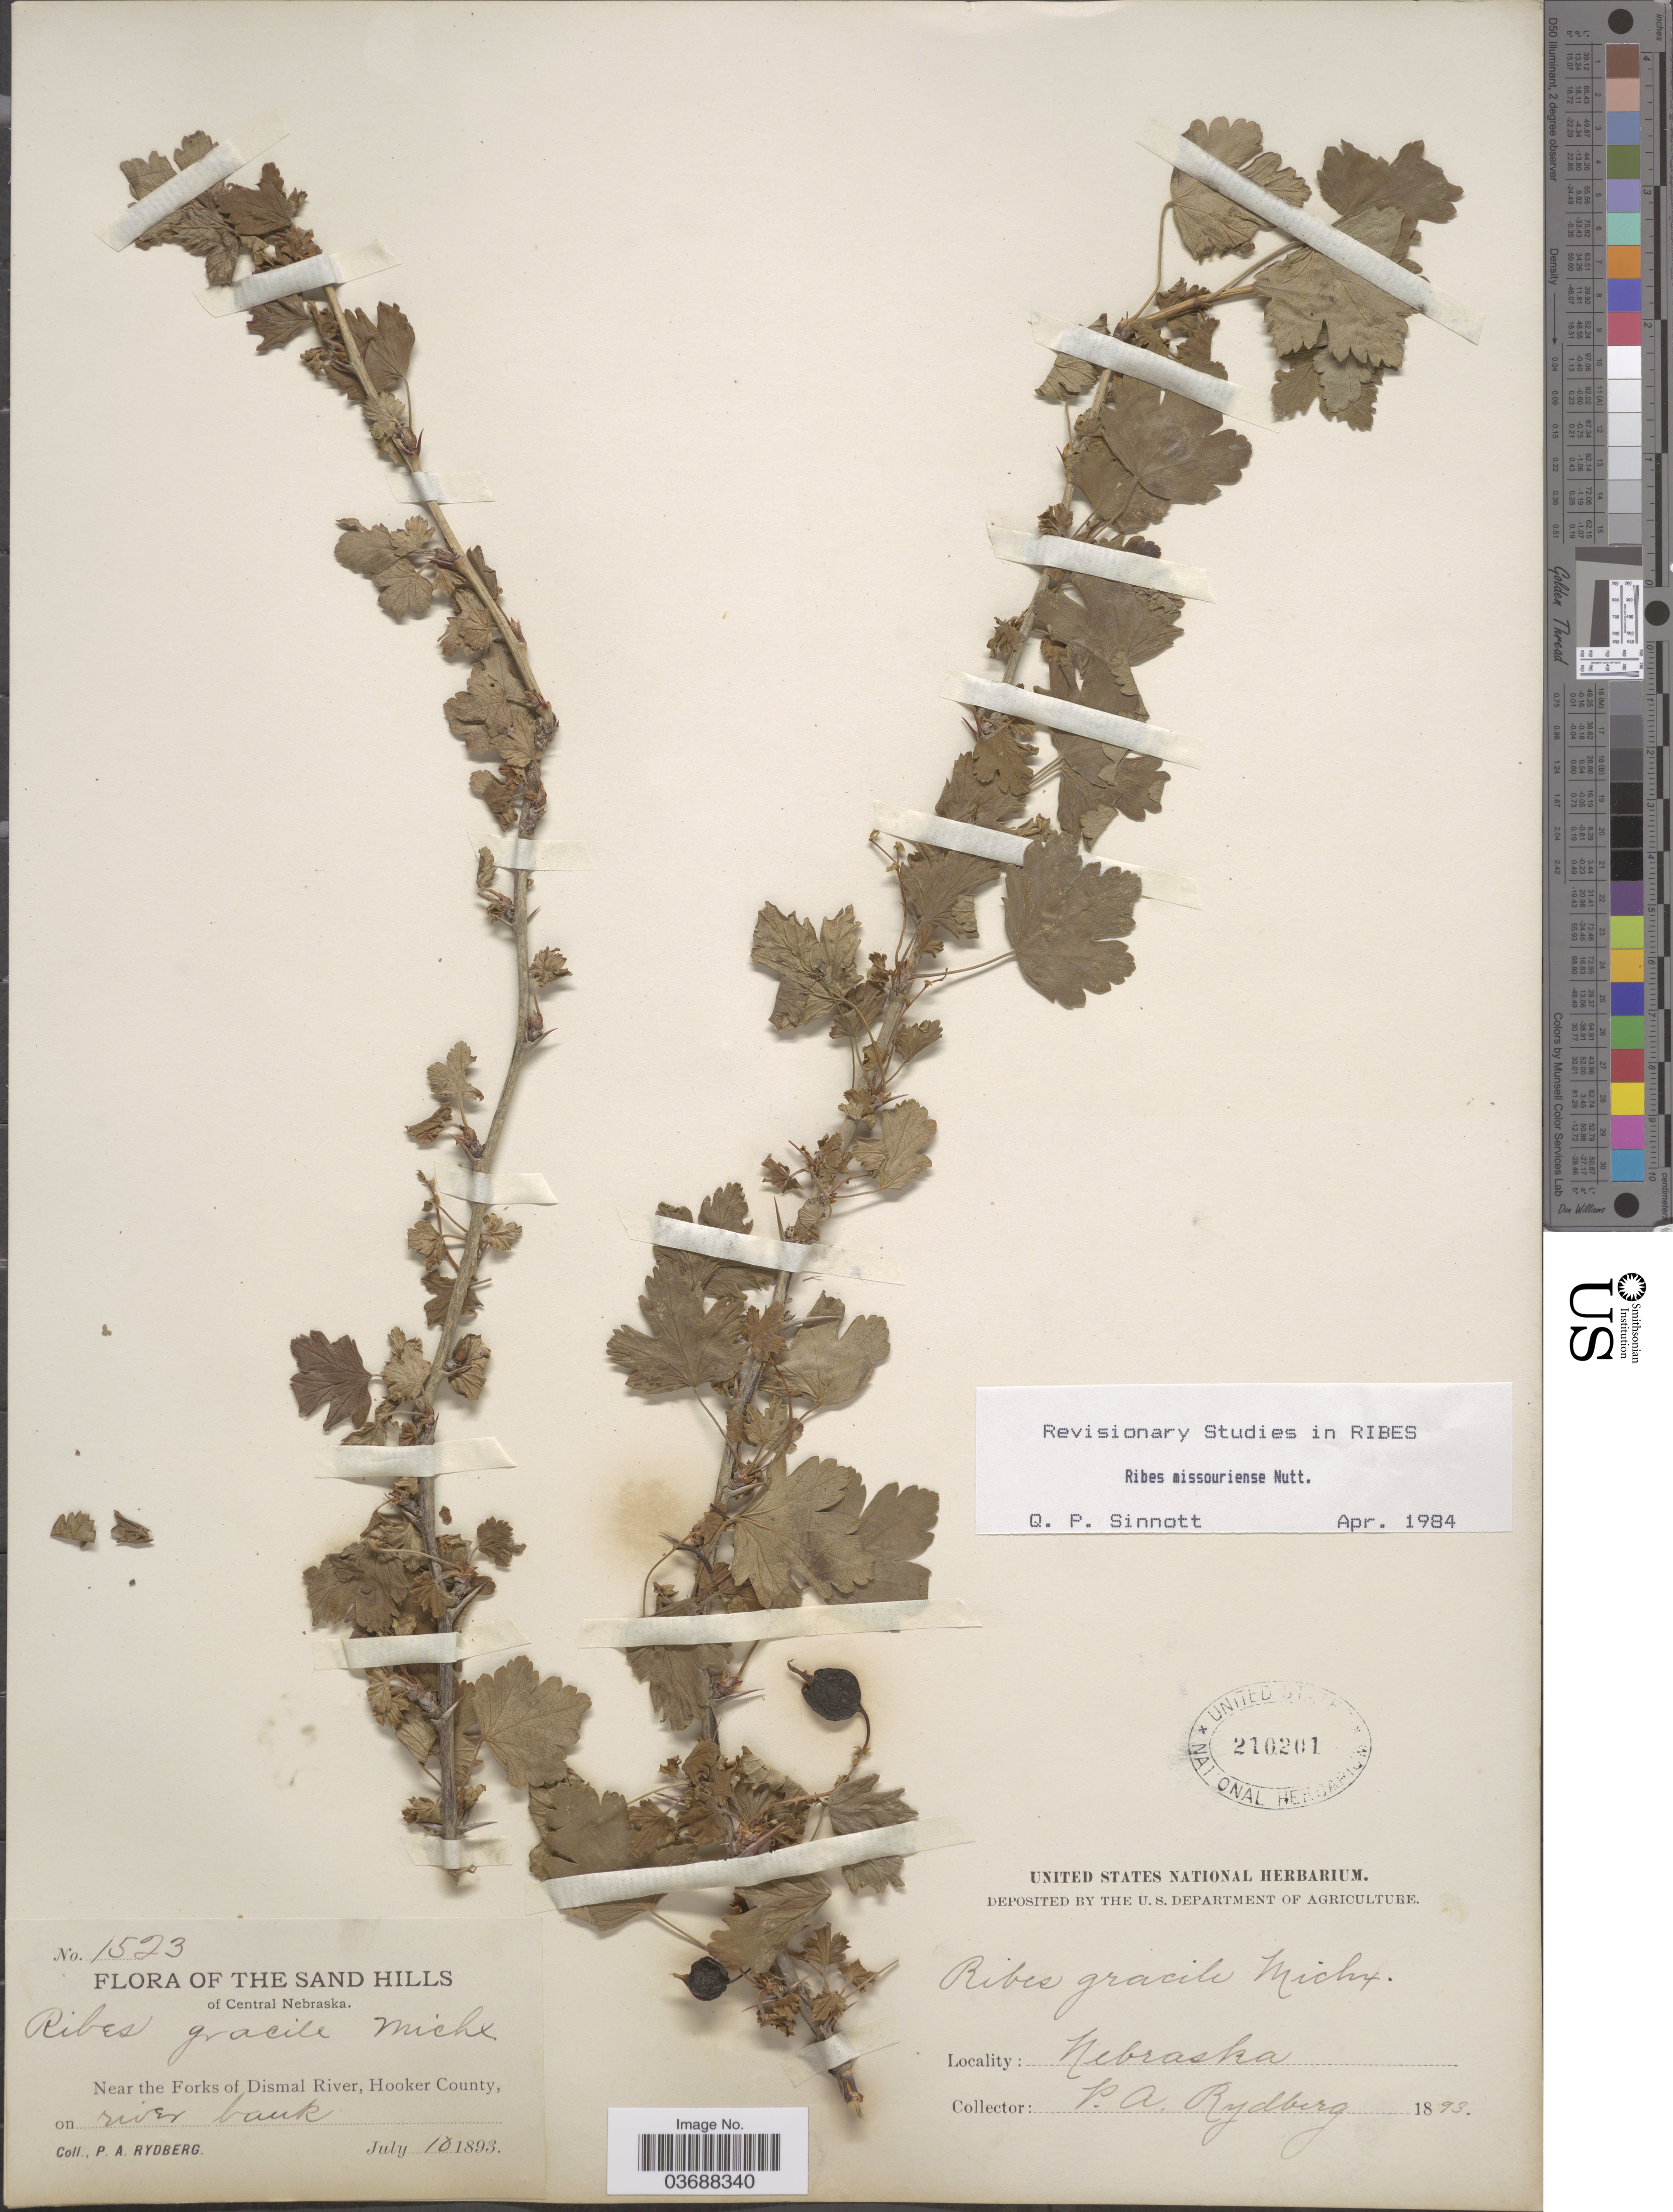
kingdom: Plantae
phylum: Tracheophyta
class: Magnoliopsida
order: Saxifragales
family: Grossulariaceae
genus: Ribes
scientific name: Ribes missouriense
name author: Nutt.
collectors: P. A. Rydberg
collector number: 1523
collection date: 1893-07-10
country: United States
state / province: Nebraska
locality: The Sand Hills of Central Nebraska. Near the Forks of Dismal River, Hooker County, on river bank.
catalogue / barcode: US 210201